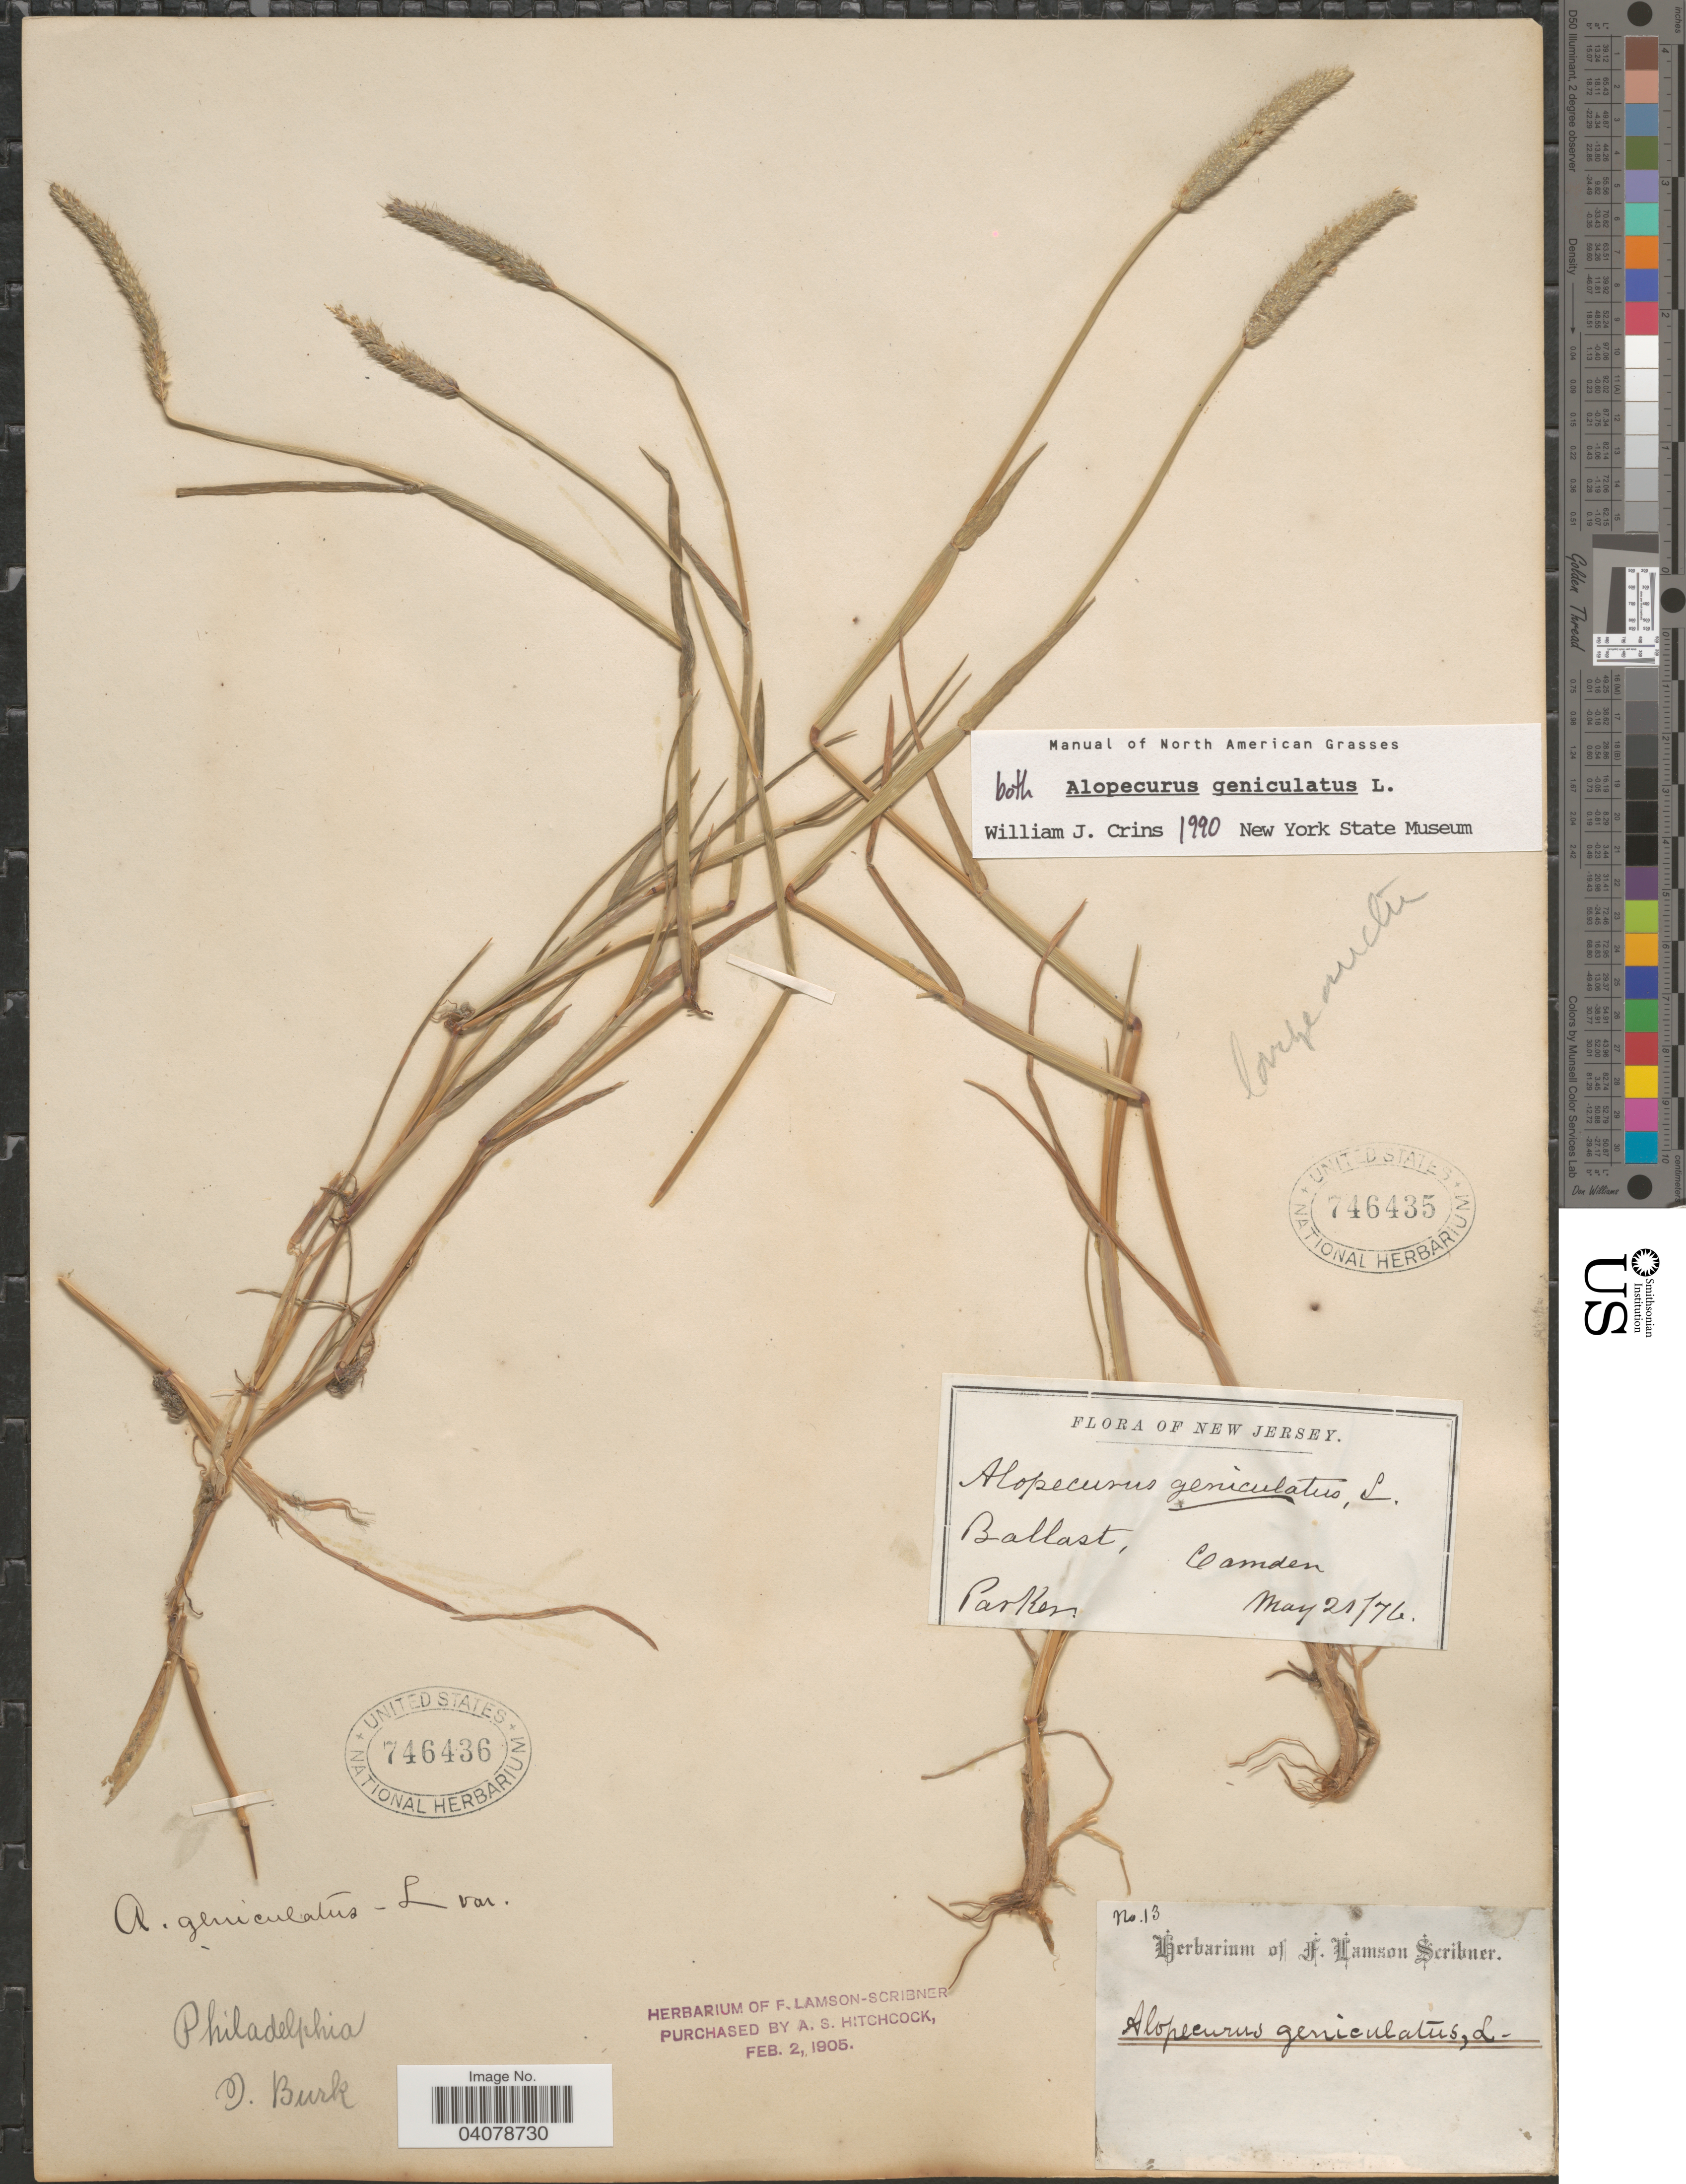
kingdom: Plantae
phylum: Tracheophyta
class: Liliopsida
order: Poales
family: Poaceae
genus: Alopecurus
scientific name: Alopecurus geniculatus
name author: L.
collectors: -. Parker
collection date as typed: Transcribed d/m/y: 21/5/76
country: United States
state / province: New Jersey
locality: Ballast, Camden.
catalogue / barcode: US 746435